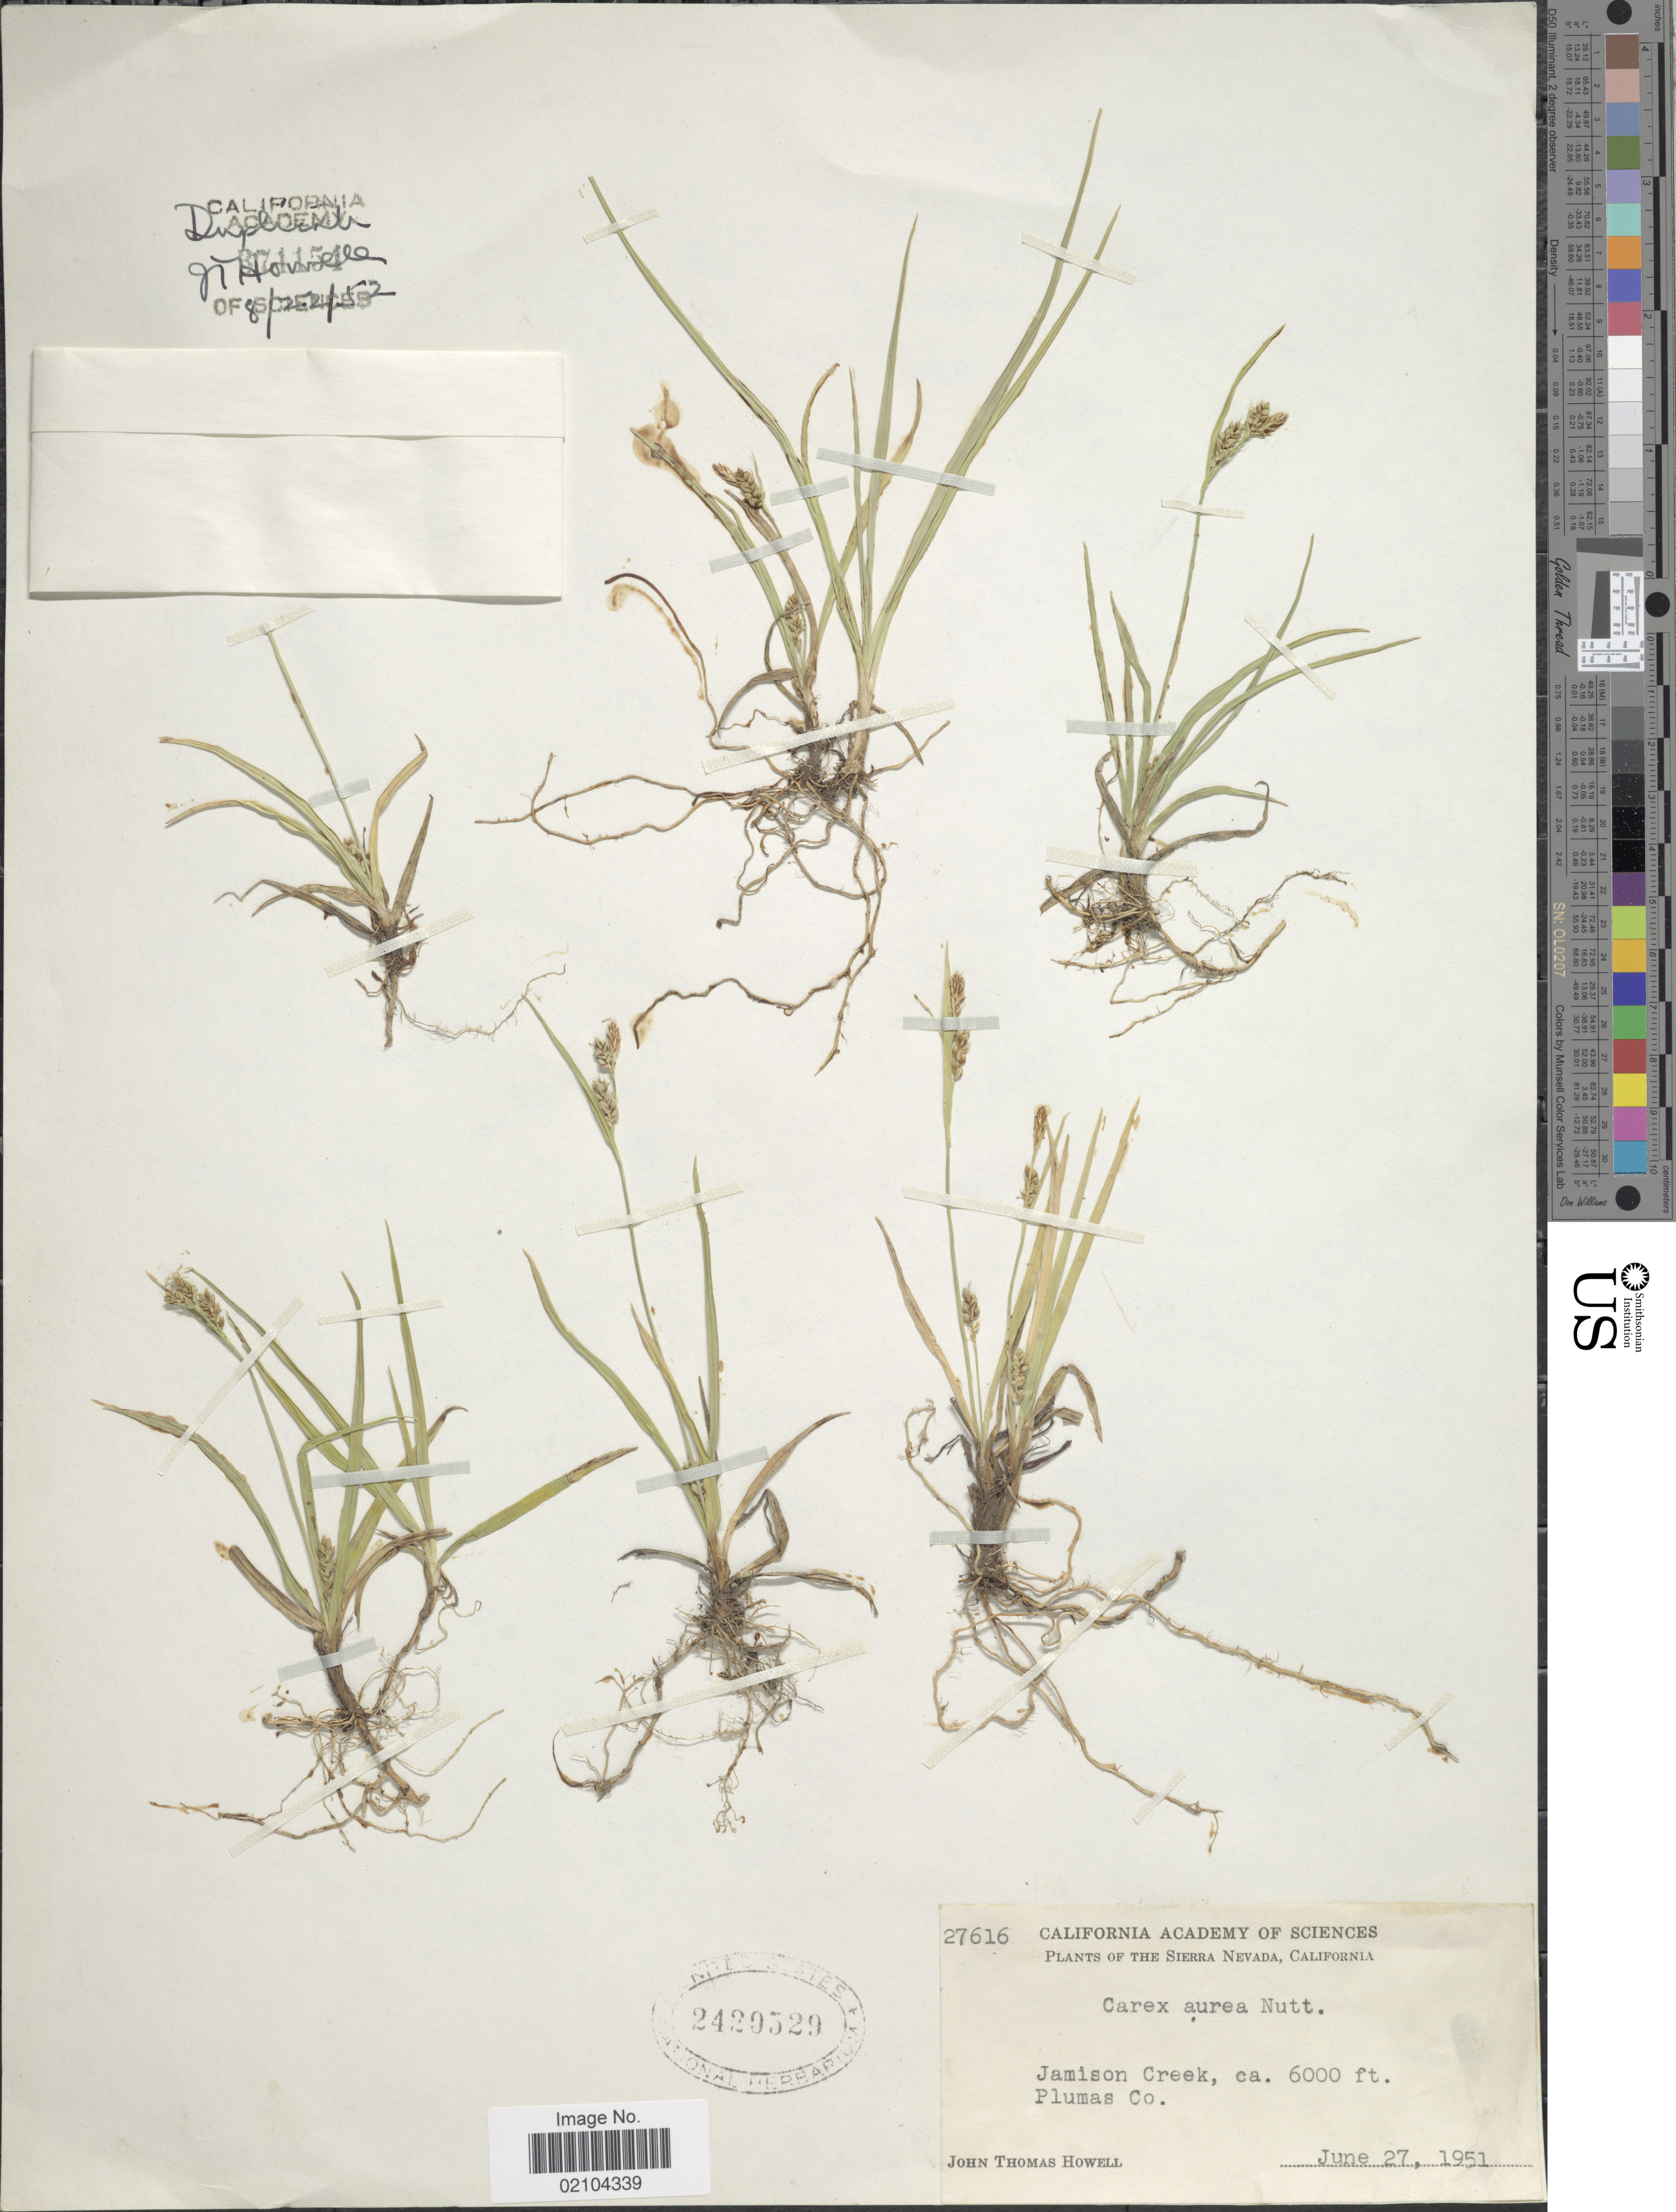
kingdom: Plantae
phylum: Tracheophyta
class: Liliopsida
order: Poales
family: Cyperaceae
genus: Carex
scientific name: Carex aurea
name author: Nutt.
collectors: J. T. Howell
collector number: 27616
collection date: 1951-06-27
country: United States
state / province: California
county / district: Plumas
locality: Sierra Nevada, California. Jamison Creek. Plumas.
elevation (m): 1829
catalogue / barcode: US 2420529